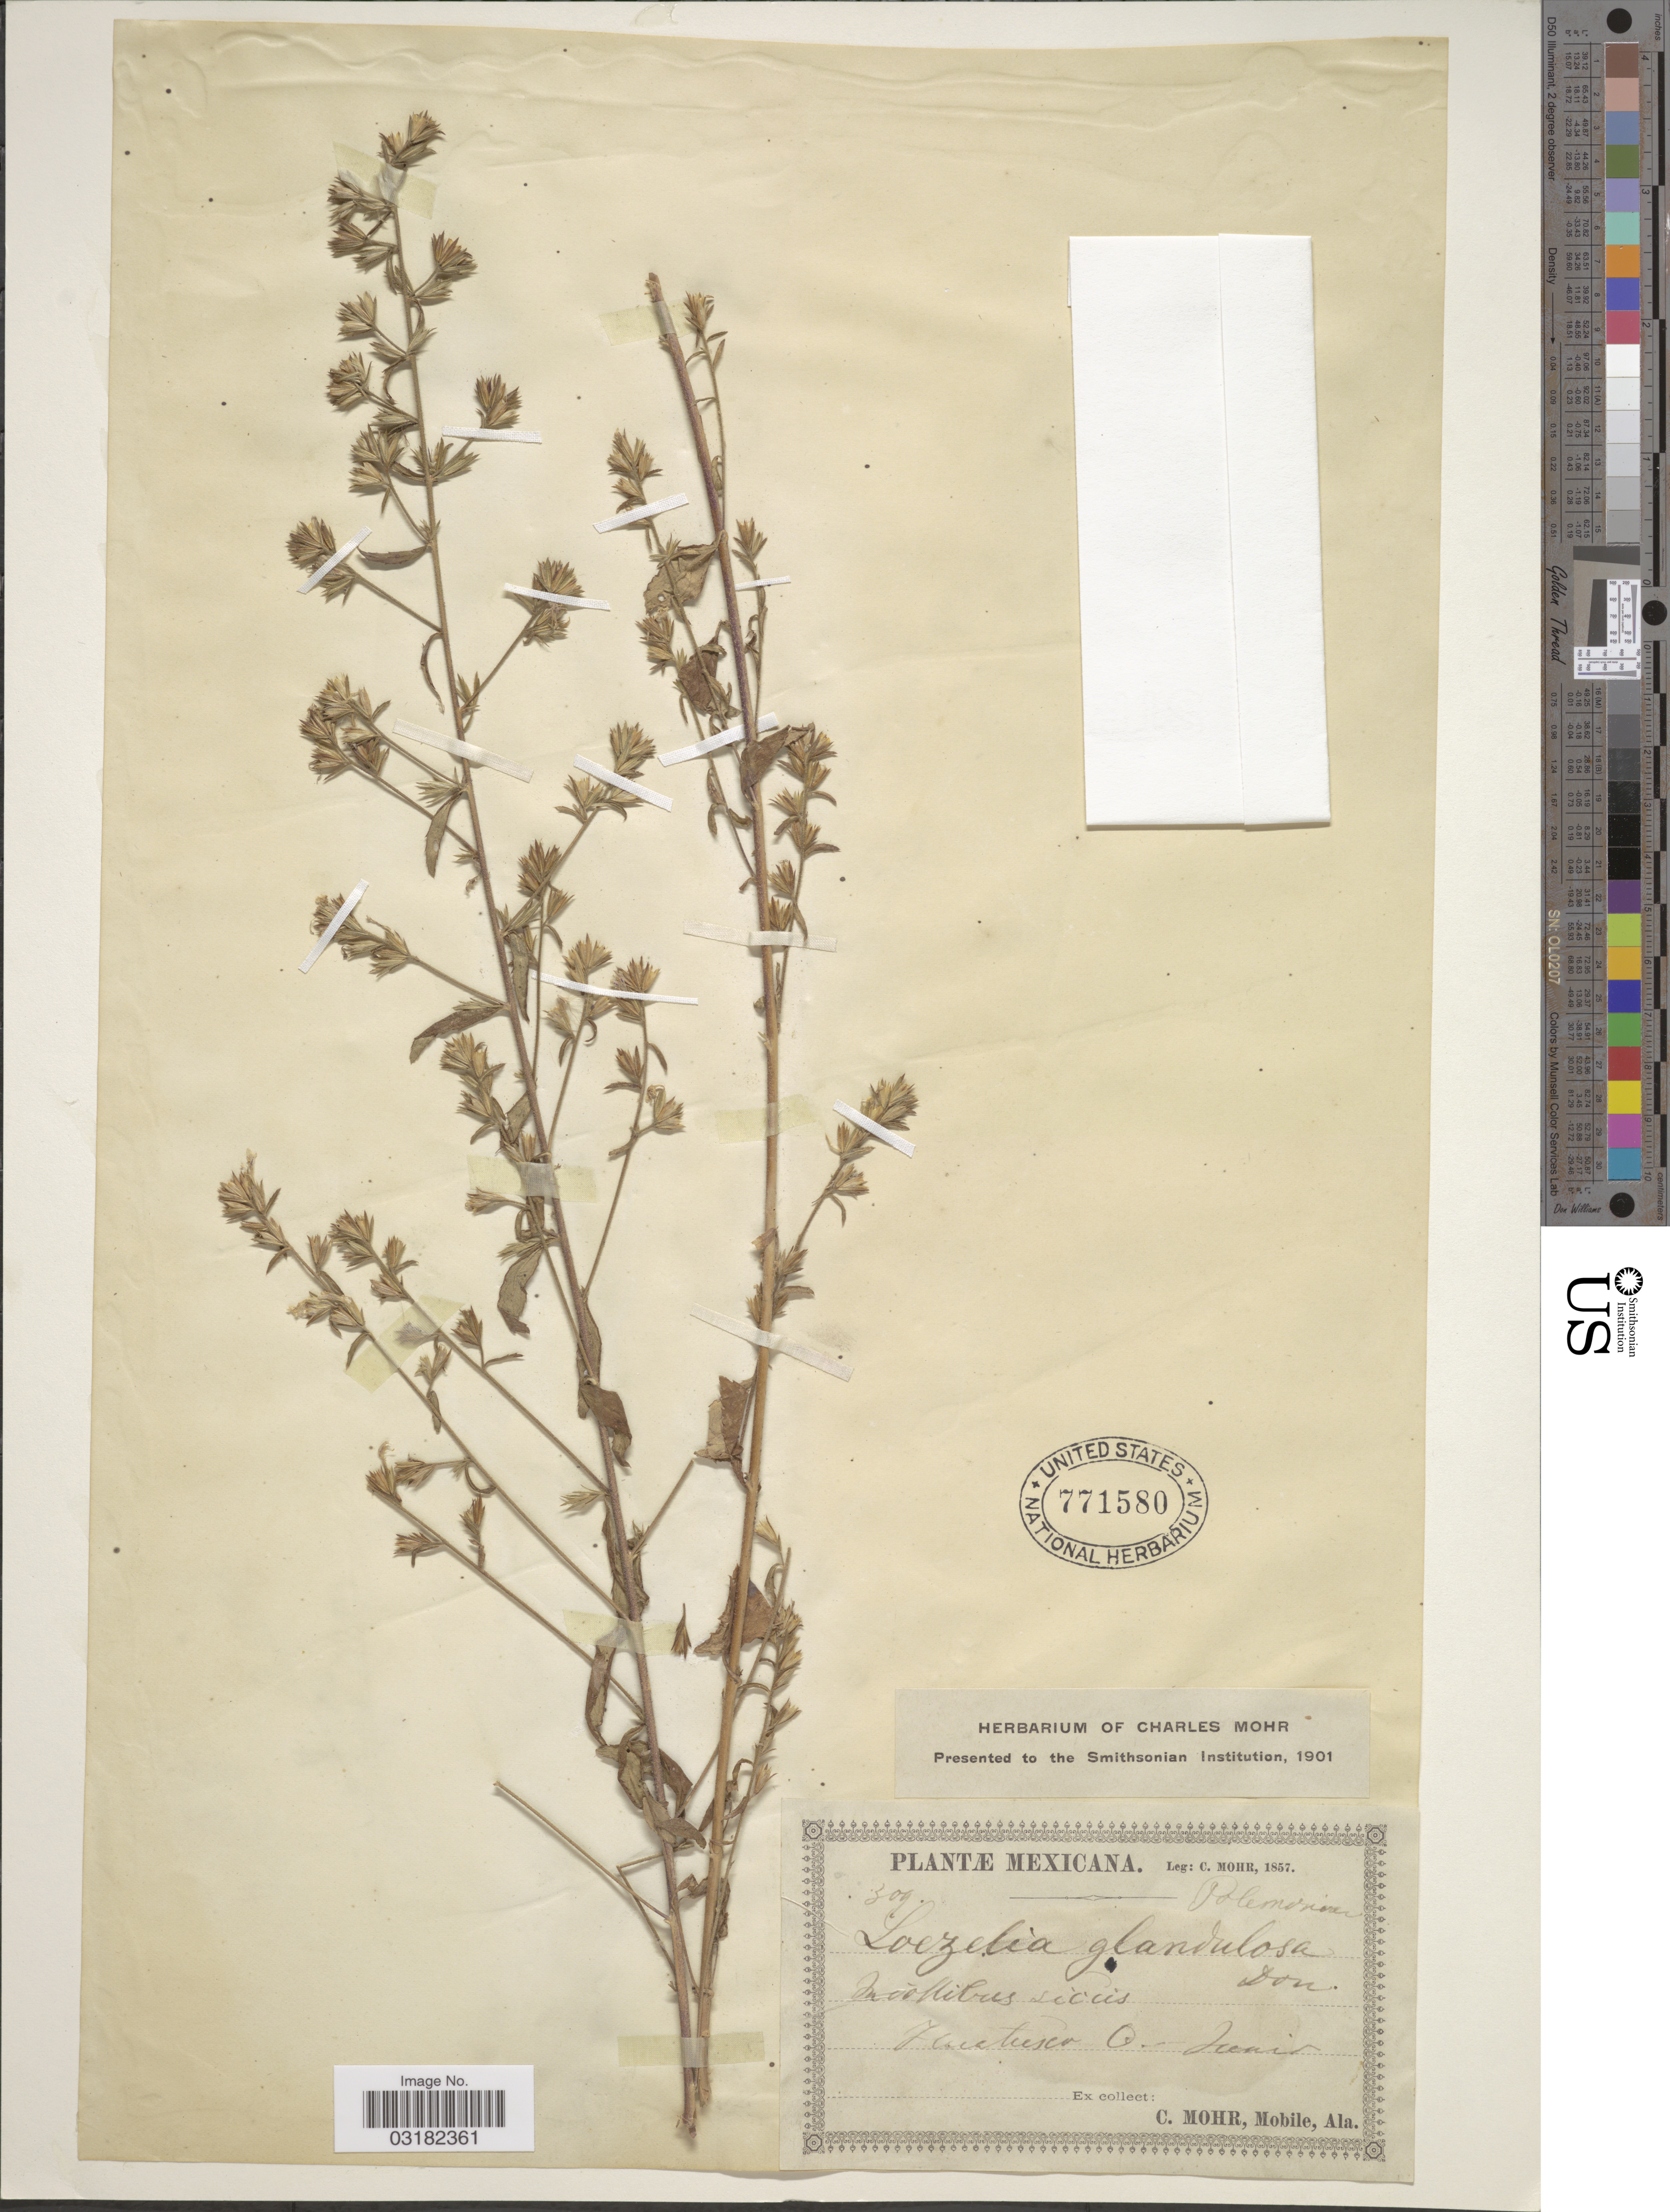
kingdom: Plantae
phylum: Tracheophyta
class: Magnoliopsida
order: Ericales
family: Polemoniaceae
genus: Loeselia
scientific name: Loeselia glandulosa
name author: (Cav.) G. Don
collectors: C. T. Mohr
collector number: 309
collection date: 1857-06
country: Mexico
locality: In collibus siccis. Huatusco.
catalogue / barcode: US 771580